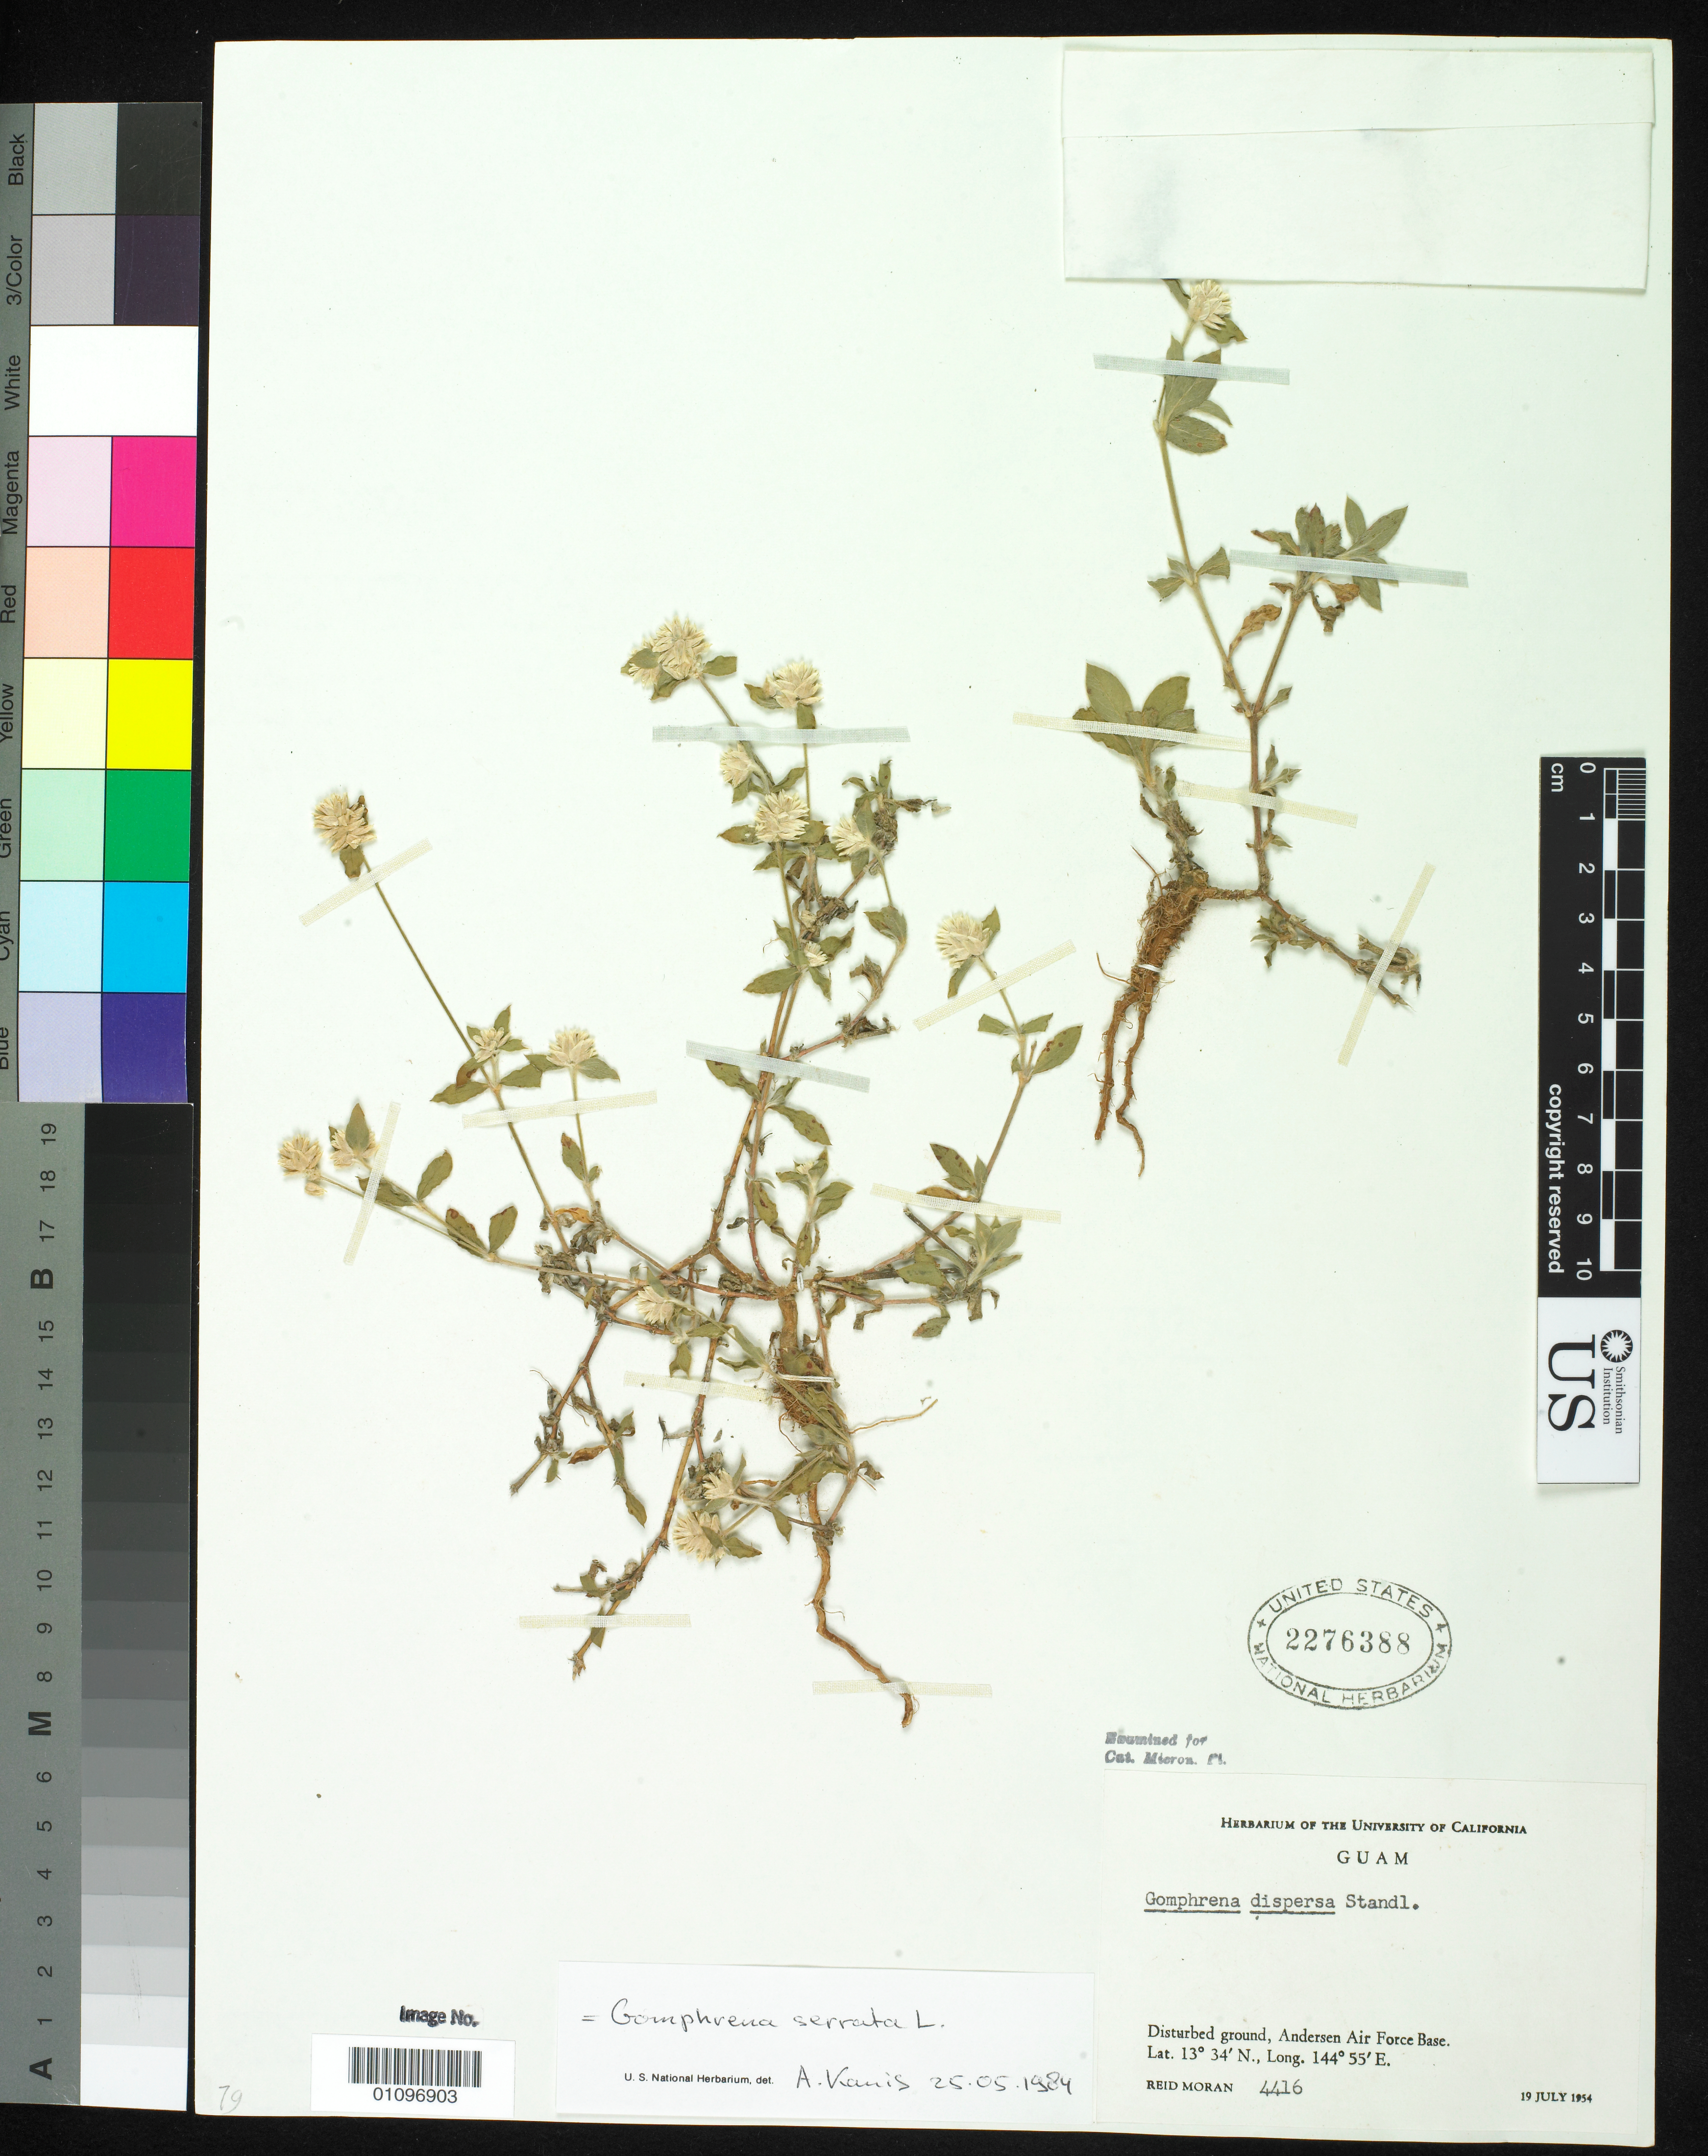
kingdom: Plantae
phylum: Tracheophyta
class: Magnoliopsida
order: Caryophyllales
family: Amaranthaceae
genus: Gomphrena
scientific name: Gomphrena serrata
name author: L.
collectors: R. Morán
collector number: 4416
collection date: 1954-07-19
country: Guam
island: Guam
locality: Andersen Air Force Base.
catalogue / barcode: US 2276388